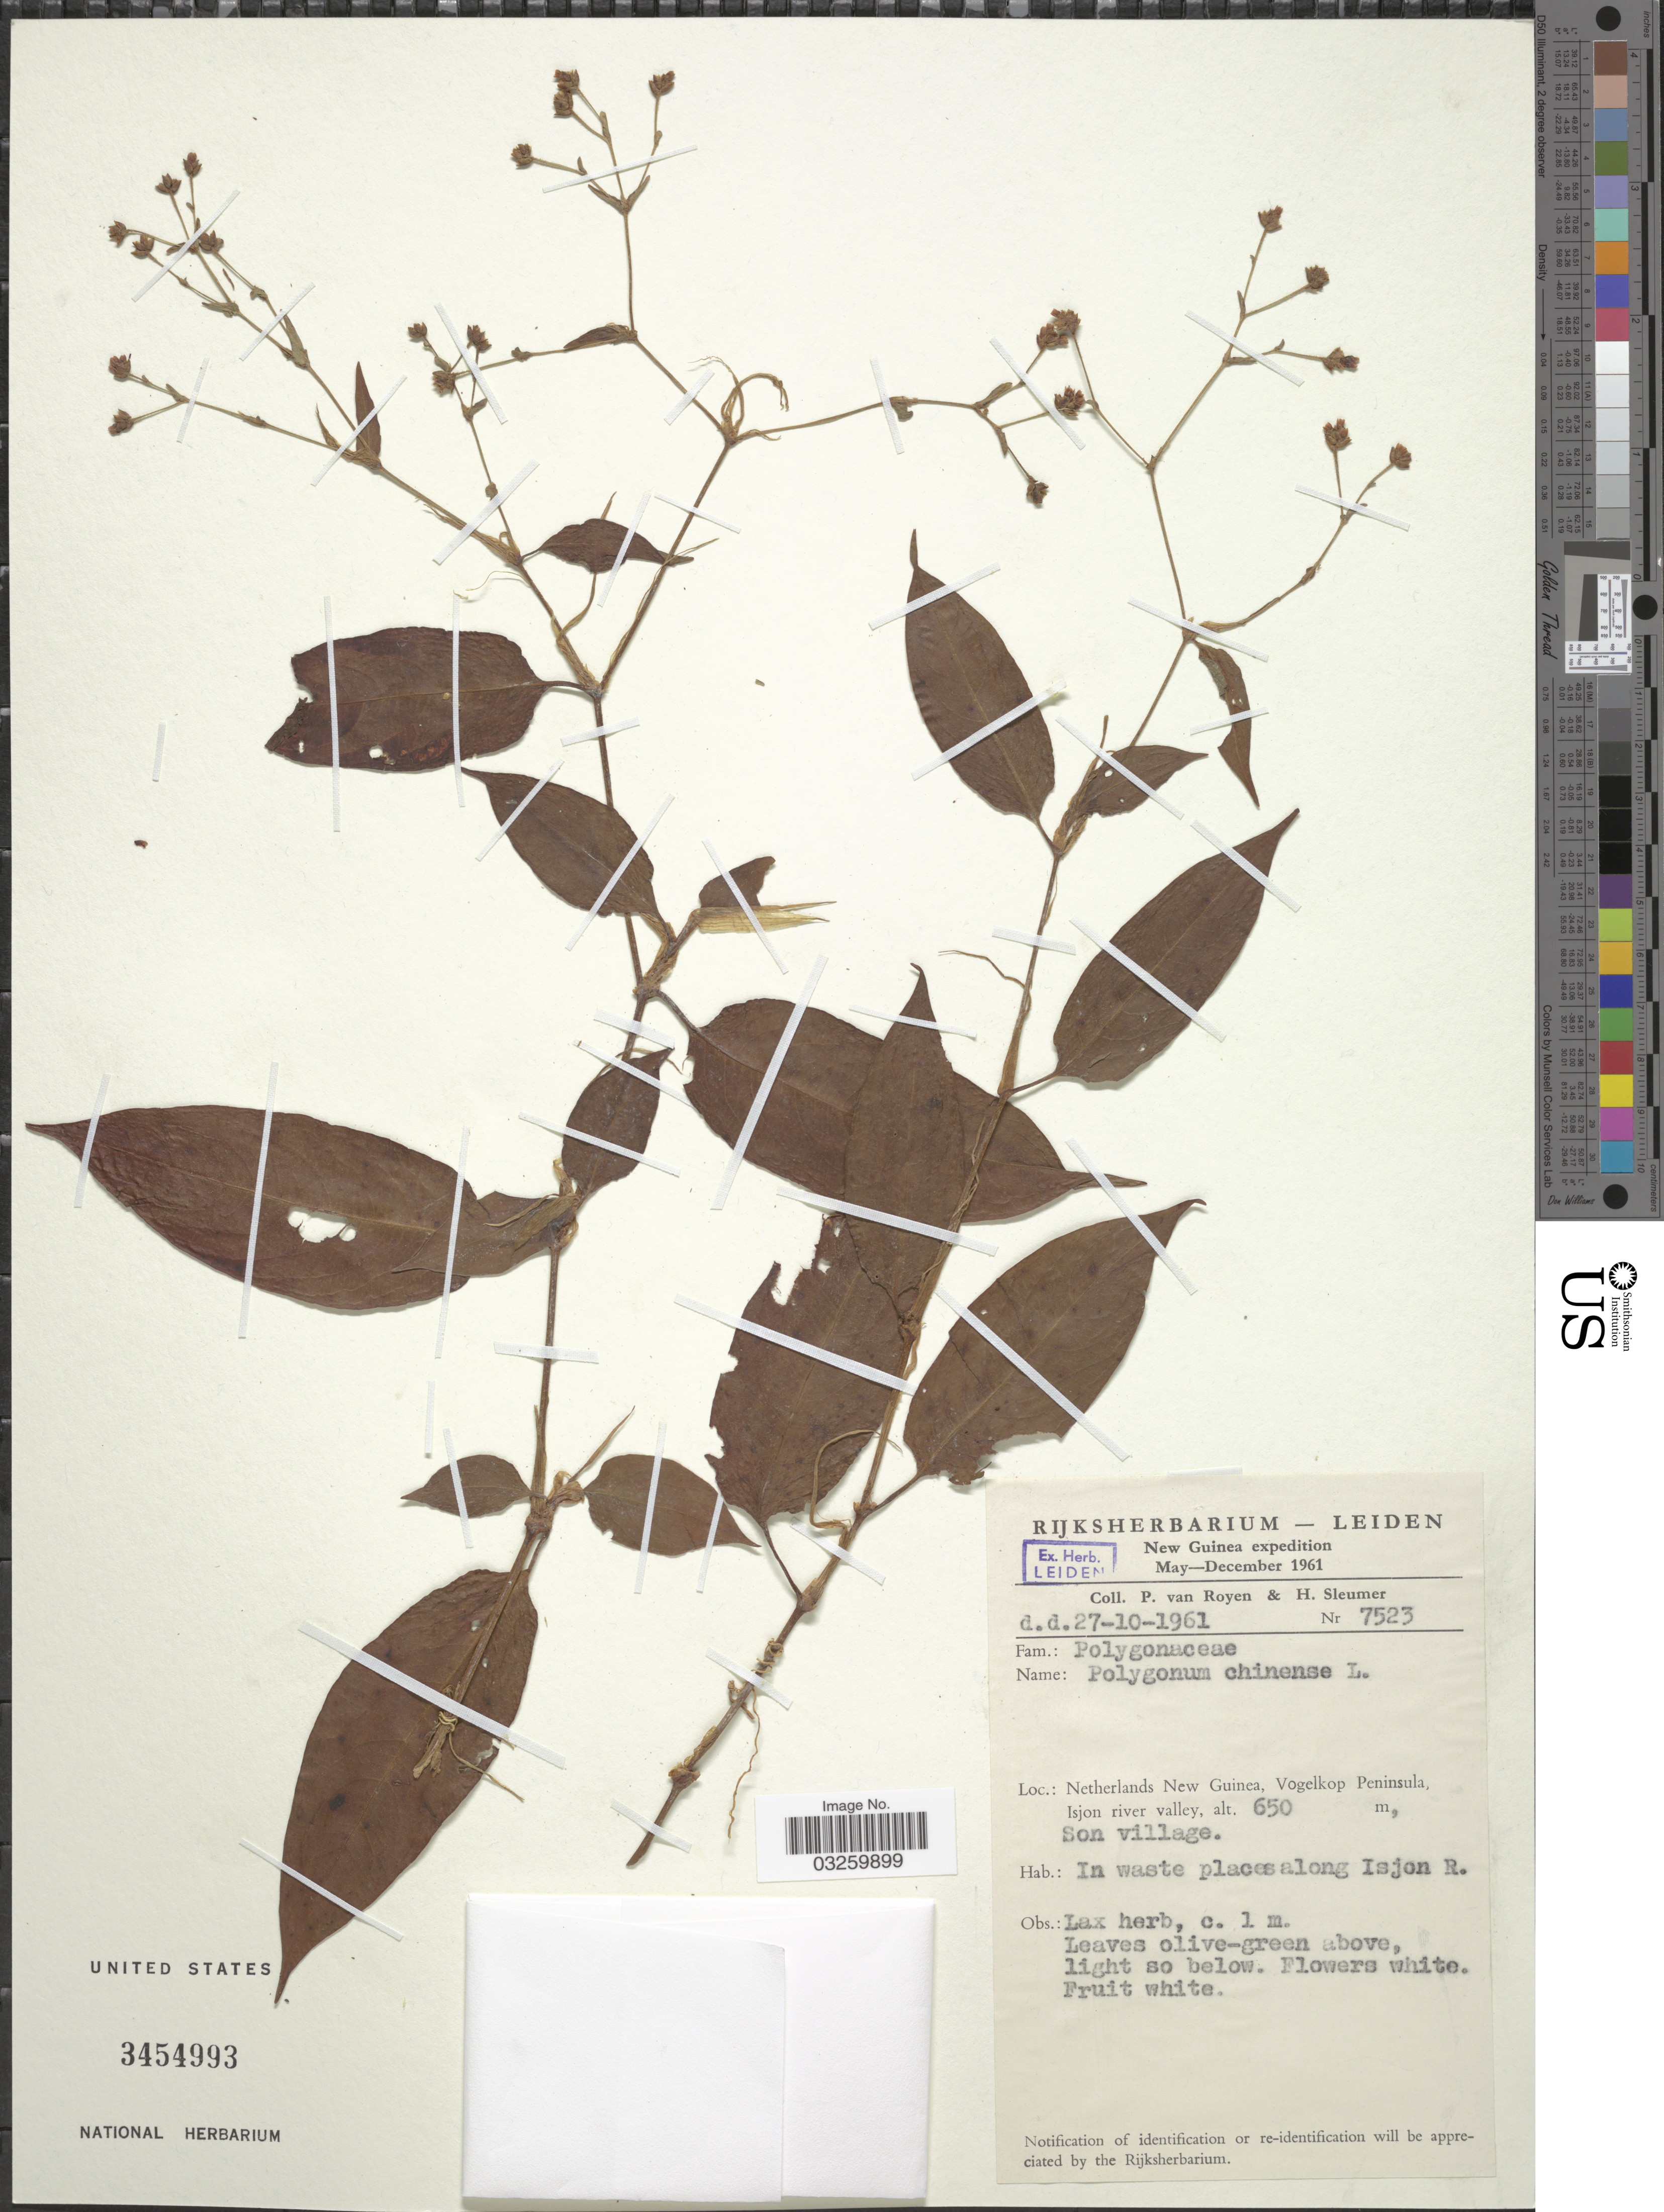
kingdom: Plantae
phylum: Tracheophyta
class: Magnoliopsida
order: Caryophyllales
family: Polygonaceae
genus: Persicaria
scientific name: Persicaria chinensis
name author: (L.) H. Gross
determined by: Wagner, W. L., (BOT), Smithsonian Institution - National Museum of Natural History (UNITED STATES)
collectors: P. van Royen & H. O. Sleumer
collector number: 7523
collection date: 1961-10-27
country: Indonesia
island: New Guinea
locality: New Guinea. Netherlands New Guinea, Vogelkop Peninsula, Isjon river valley, Son Village. In waste places along Isjon R.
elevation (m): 650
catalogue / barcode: US 3454993